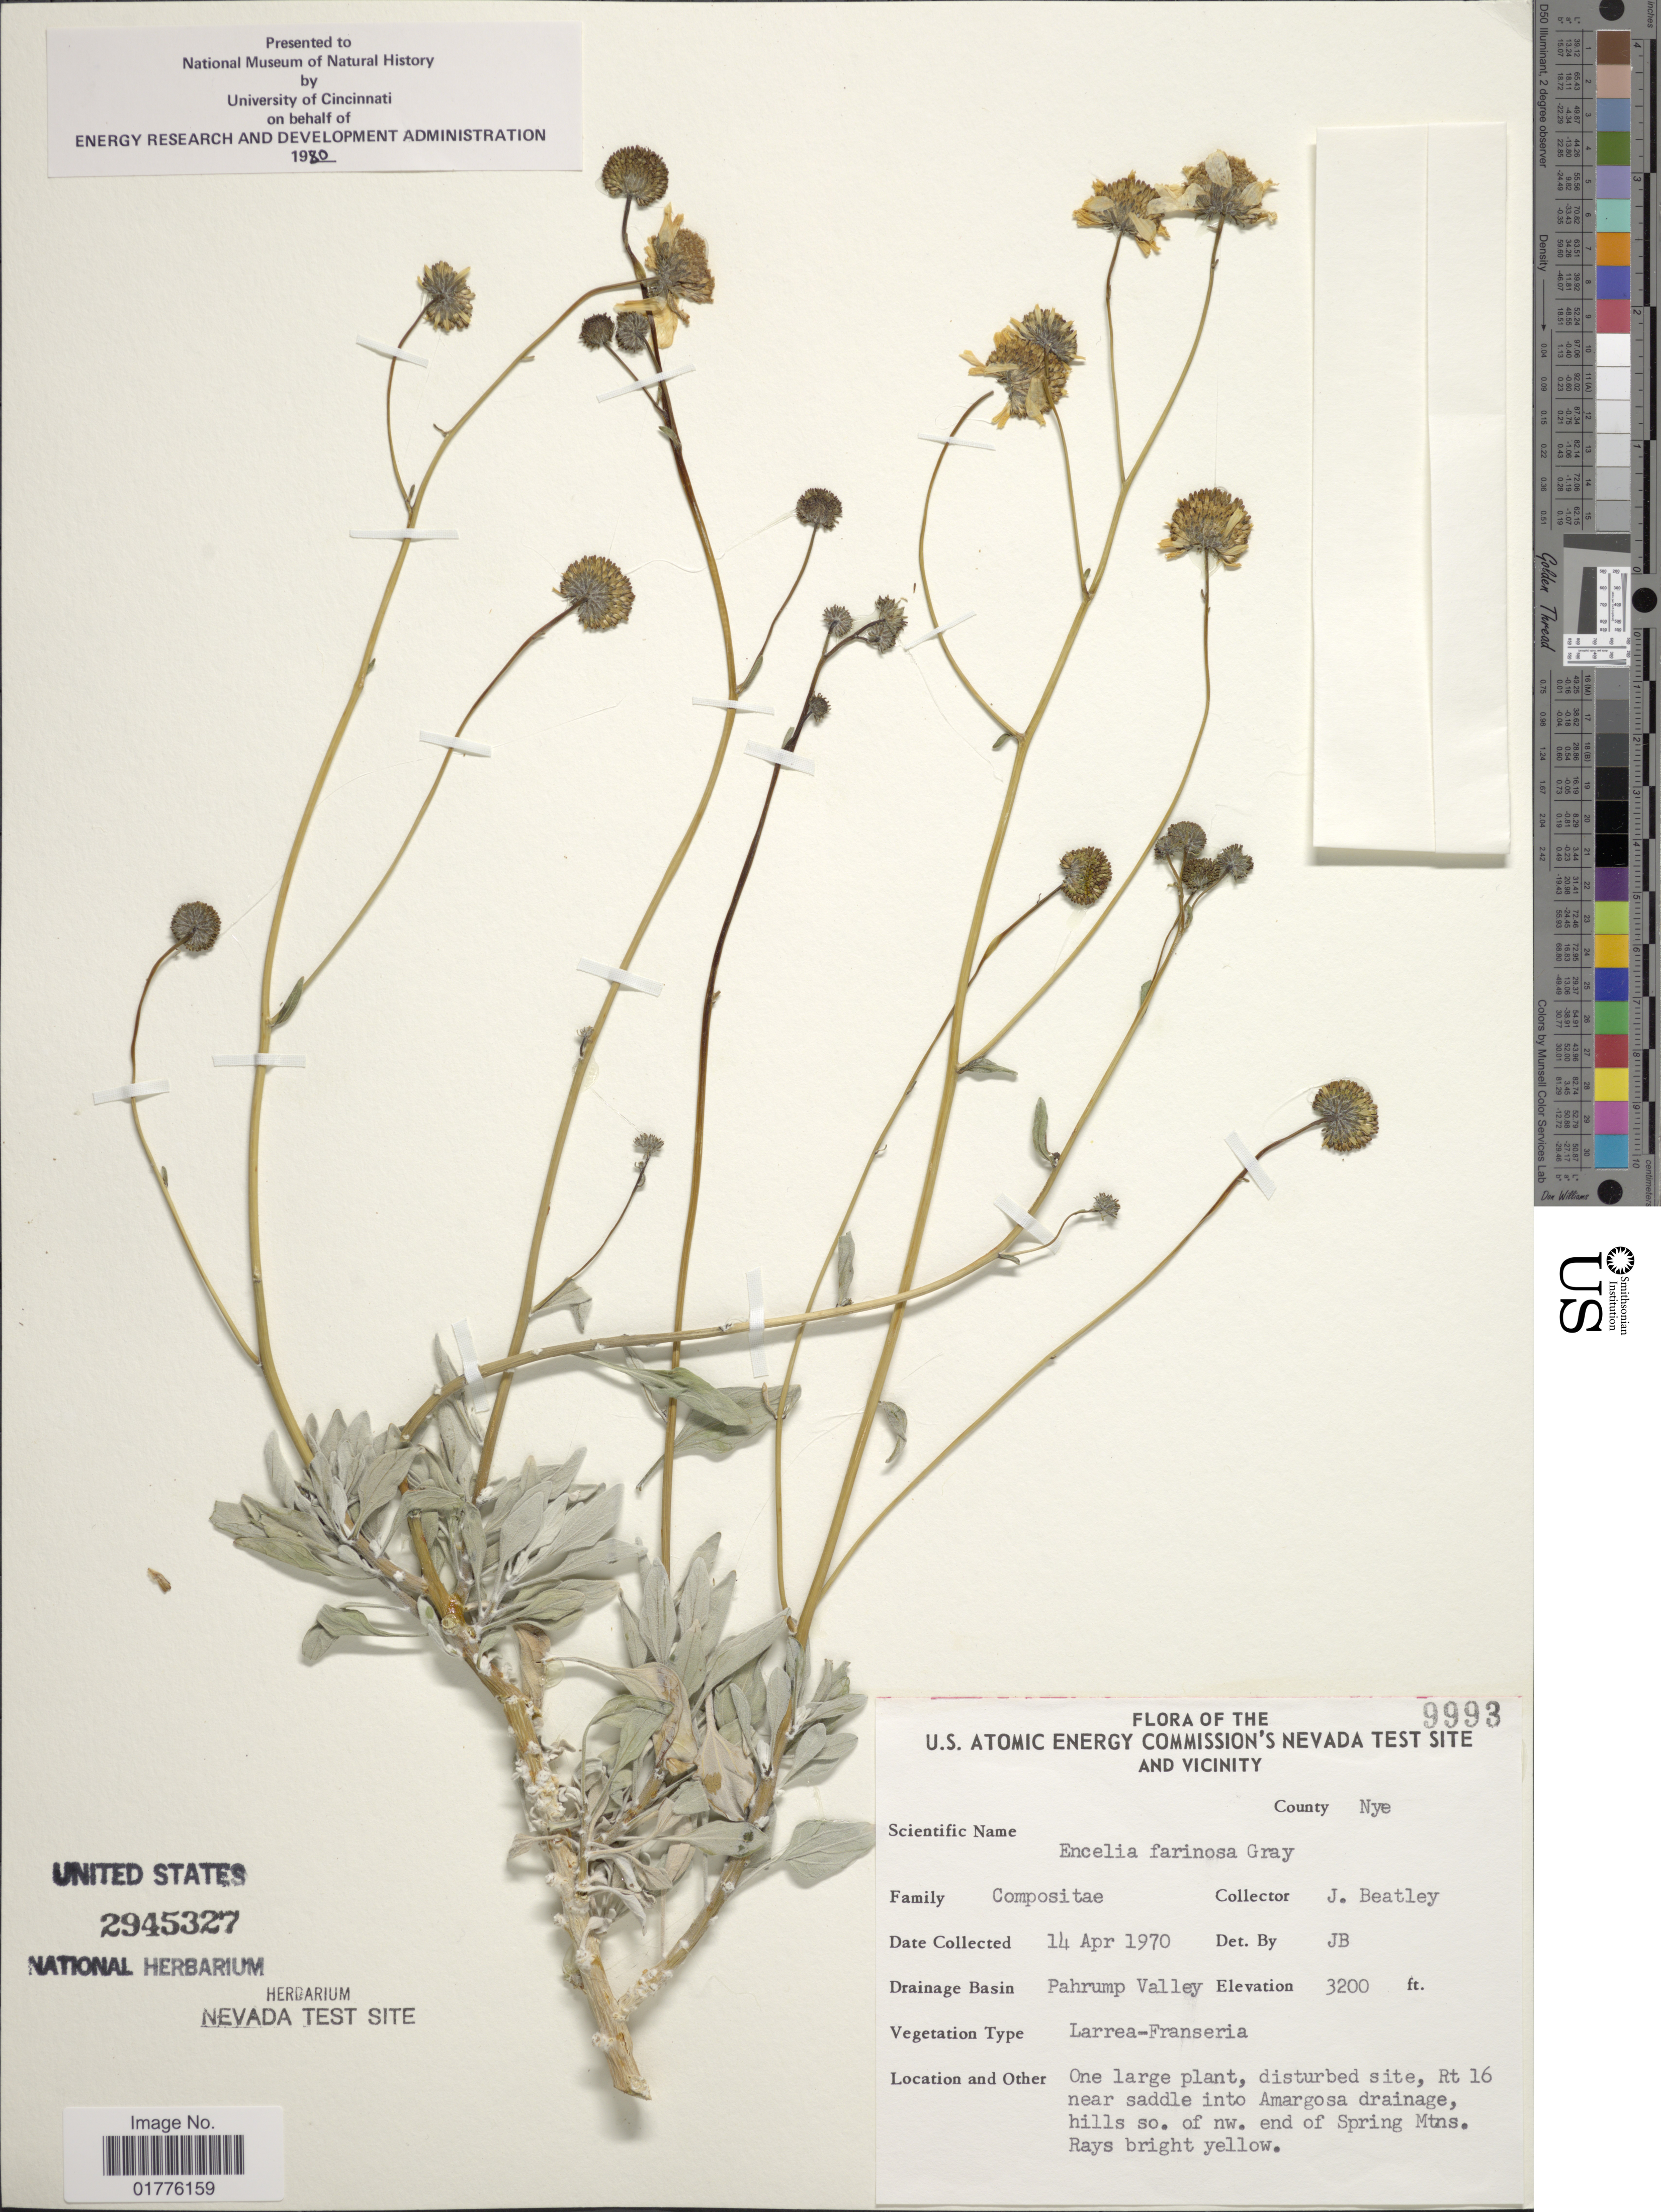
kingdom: Plantae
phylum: Tracheophyta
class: Magnoliopsida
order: Asterales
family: Asteraceae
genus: Encelia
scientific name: Encelia farinosa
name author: A. Gray ex Torr. in Emory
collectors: J. C. Beatley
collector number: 9993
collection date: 1970-04-14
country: United States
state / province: Nevada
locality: The U.S. Atomic Energy Commission's Nevada Test site and vicinity. County Nye. Drainage Basin Pahrump Valley. Rt 16 near saddle into Amargos drainage, hills so. of nw. end of Spring Mtns.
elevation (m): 914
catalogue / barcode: US 2945327